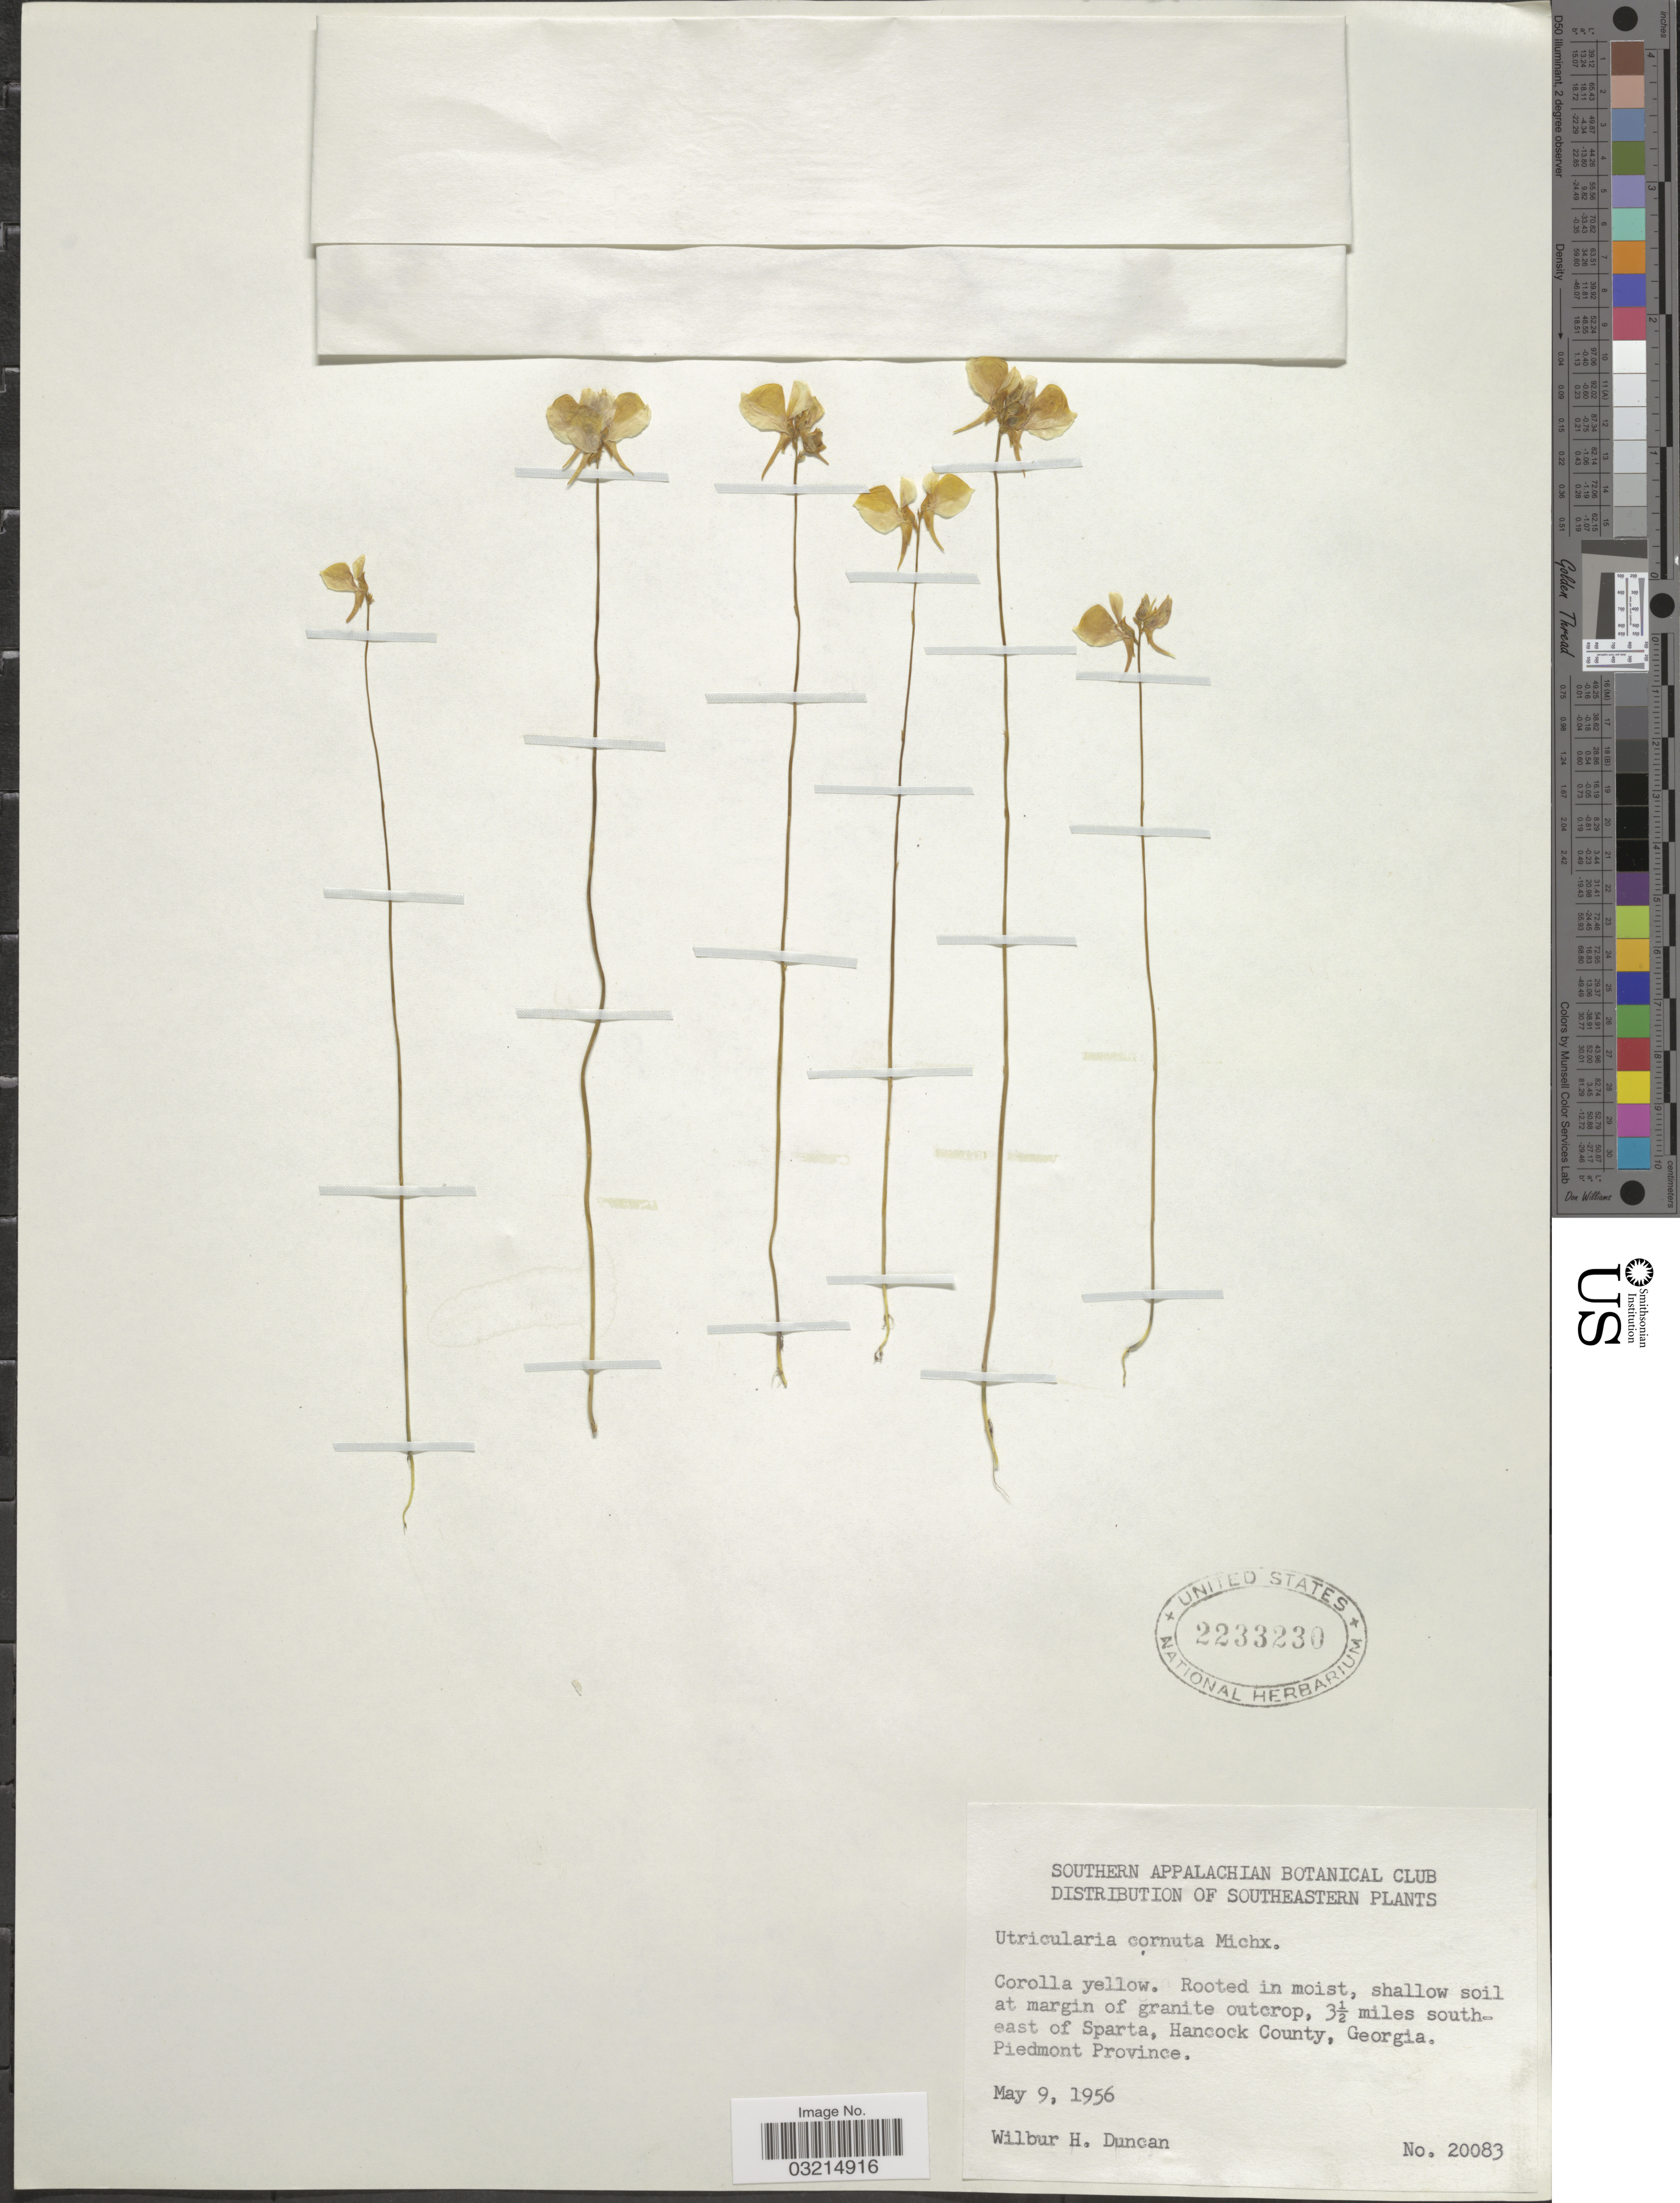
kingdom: Plantae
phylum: Tracheophyta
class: Magnoliopsida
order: Lamiales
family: Lentibulariaceae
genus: Utricularia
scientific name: Utricularia cornuta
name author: Michx.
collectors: W. H. Duncan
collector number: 20083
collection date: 1956-05-09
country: United States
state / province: Georgia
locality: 3½ miles southeast of Sparta, Hancock County, Georgia. Piedmont Province.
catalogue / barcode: US 2233230